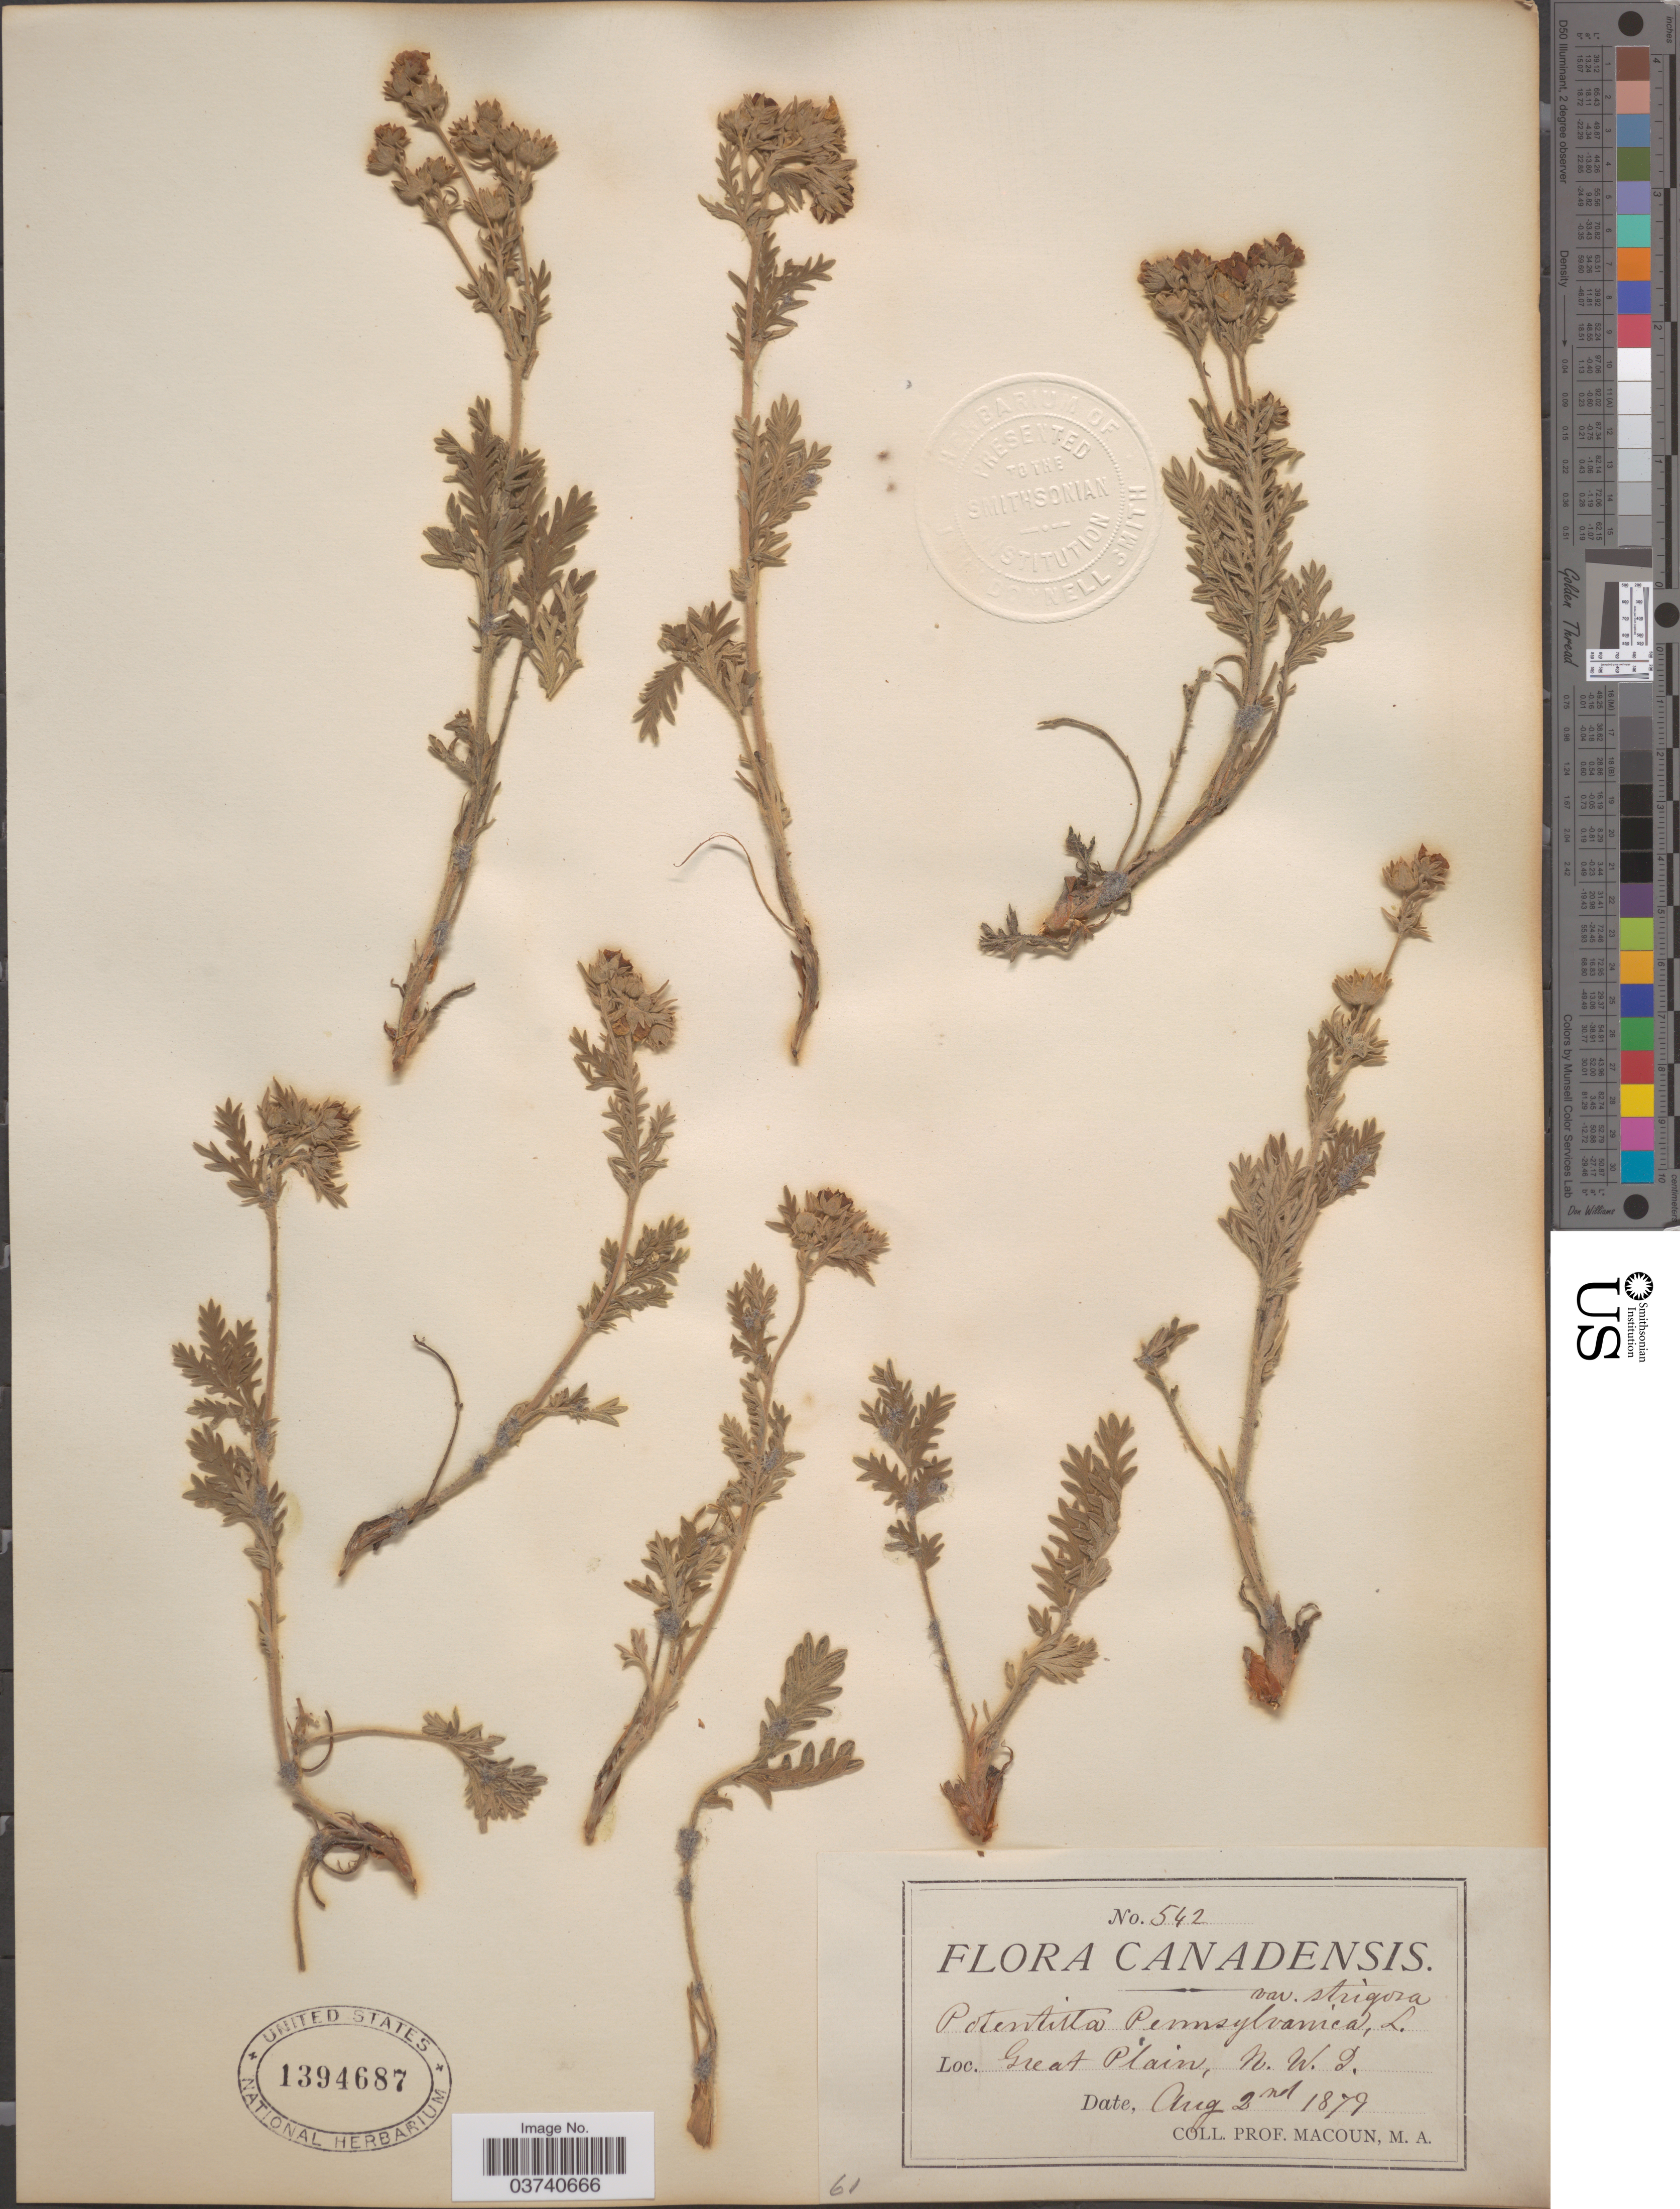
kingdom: Plantae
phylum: Tracheophyta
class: Magnoliopsida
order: Rosales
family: Rosaceae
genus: Potentilla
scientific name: Potentilla pensylvanica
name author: L.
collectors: Prof. Macoun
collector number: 542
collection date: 1879-08-02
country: Canada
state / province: Northwest Territories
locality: Great Plain, N. W. T.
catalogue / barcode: US 1394687